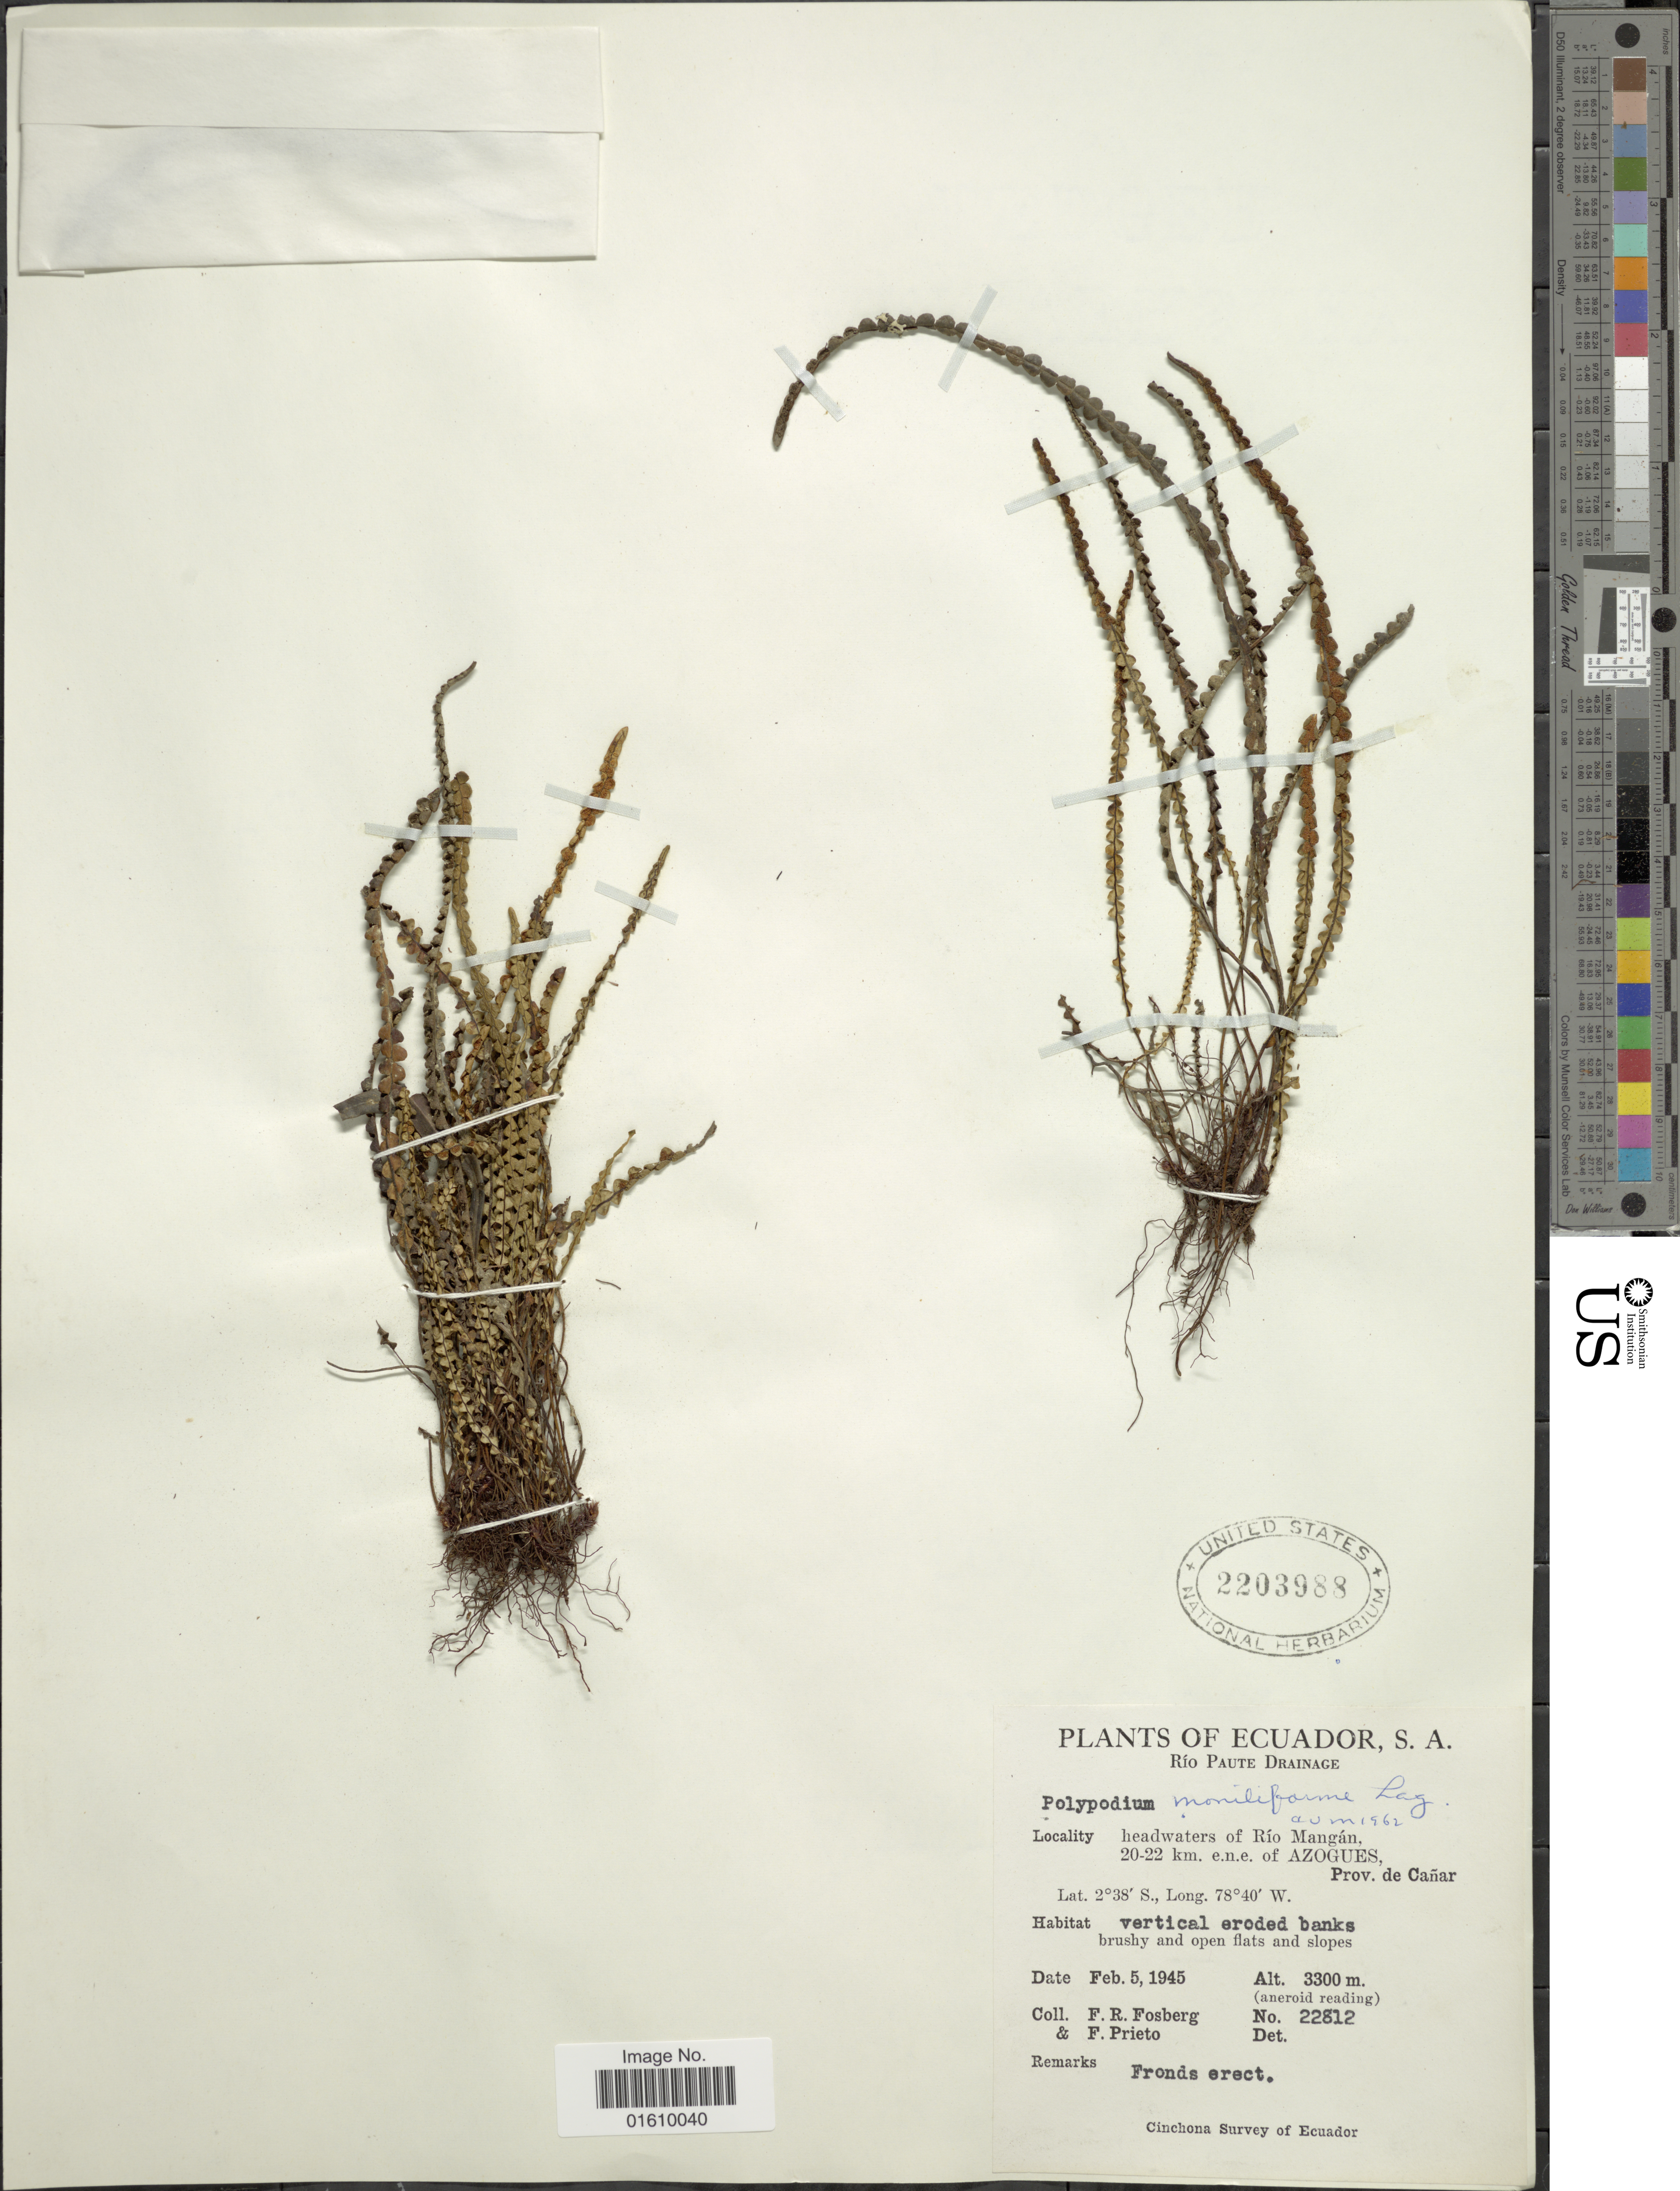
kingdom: Plantae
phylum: Tracheophyta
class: Polypodiopsida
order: Polypodiales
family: Polypodiaceae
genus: Melpomene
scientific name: Melpomene moniliformis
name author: (Lag. ex Sw.) A.R. Sm. & R.C. Moran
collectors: F. R. Fosberg & F. Prieto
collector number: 22812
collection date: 1945-02-05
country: Ecuador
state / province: Cañar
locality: Headwaters of Río Mangán, Río Paute Drainage. 20 - 22 km. e.n.e. of Azogues, Prov. de Cañar.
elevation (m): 3300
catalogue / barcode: US 2203988